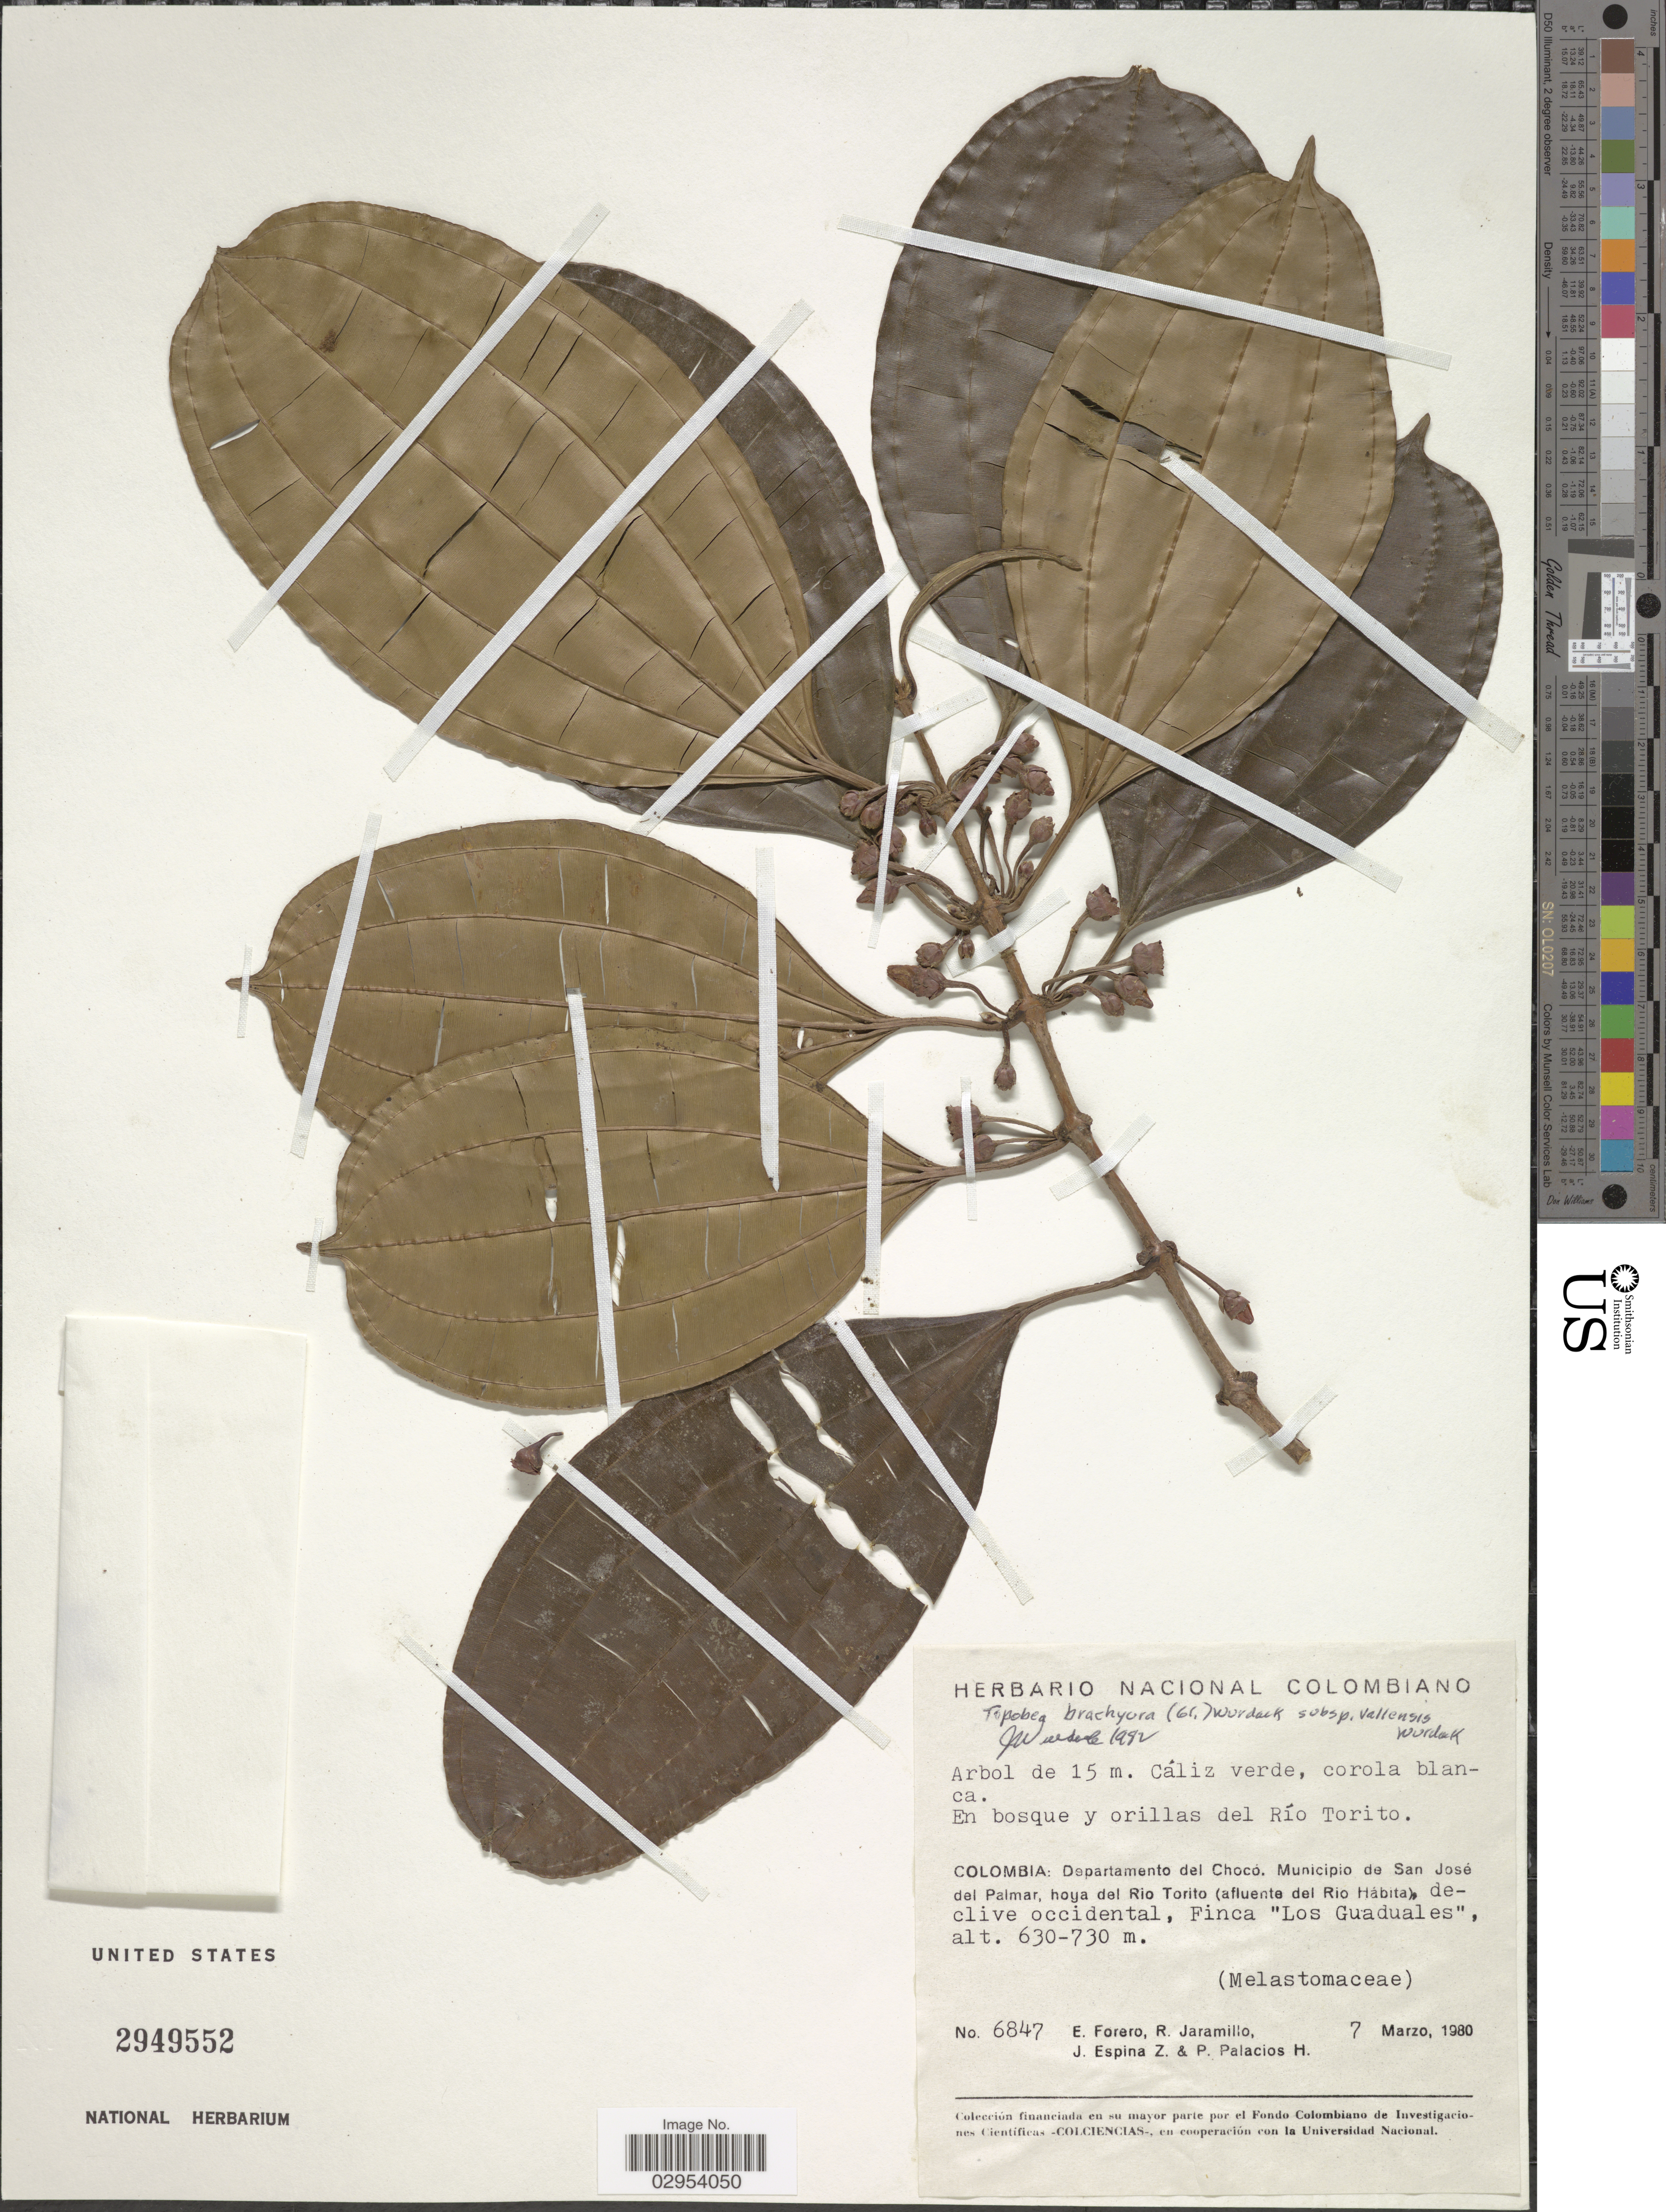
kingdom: Plantae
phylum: Tracheophyta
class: Magnoliopsida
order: Myrtales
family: Melastomataceae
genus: Topobea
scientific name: Topobea brachyura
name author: (Gleason) Wurdack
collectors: E. Forero, R. Jaramillo, J. Espina Z. & P. Palacios H.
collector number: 6847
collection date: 1980-03-07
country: Colombia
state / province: Chocó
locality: En bosque y orillas del Río Torito. Departamento del Chocó. Municipio de San José del Palmar, hoya del Rio Torito (afluente del Rio Hábitat), declive occidental, Finca "Los Guaduales".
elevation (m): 630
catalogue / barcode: US 2949552